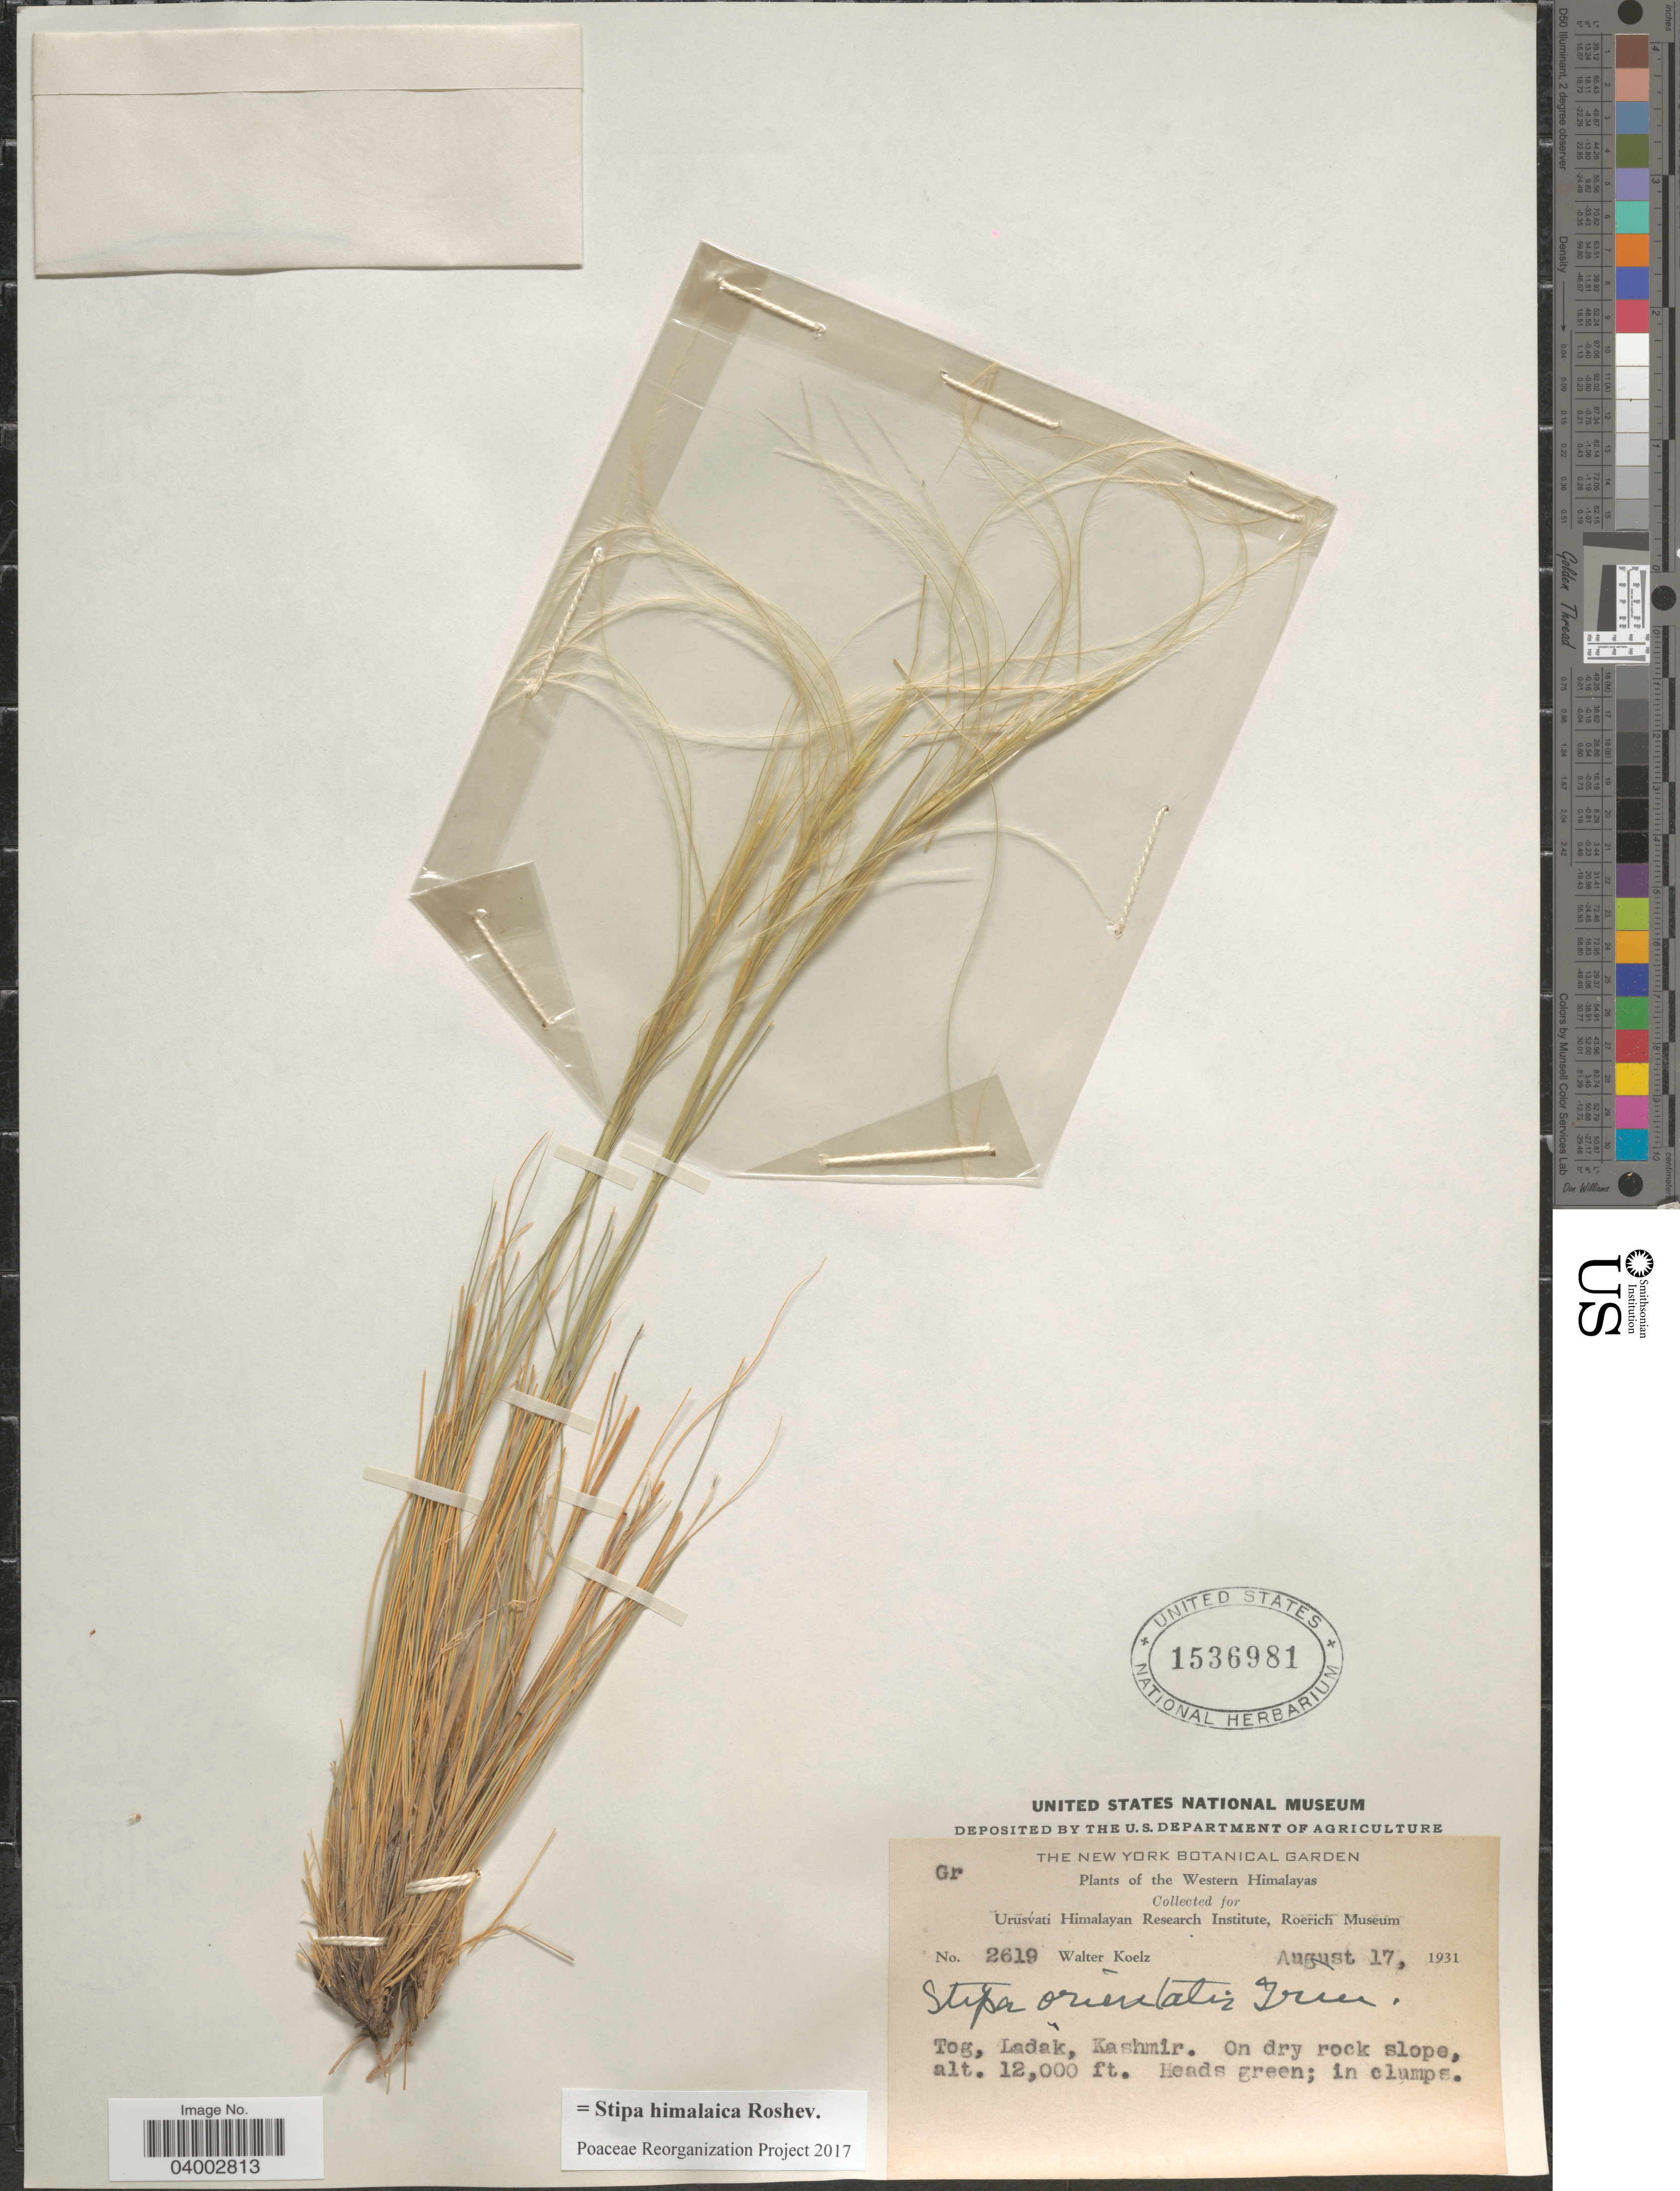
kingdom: Plantae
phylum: Tracheophyta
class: Liliopsida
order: Poales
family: Poaceae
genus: Stipa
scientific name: Stipa himalaica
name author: Roshev.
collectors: W. N. Koelz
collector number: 2619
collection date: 1931-08-17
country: India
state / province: Ladakh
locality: The Western Himalayas. Tog, Ladak, Kashmir.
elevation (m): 3658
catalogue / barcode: US 1536981